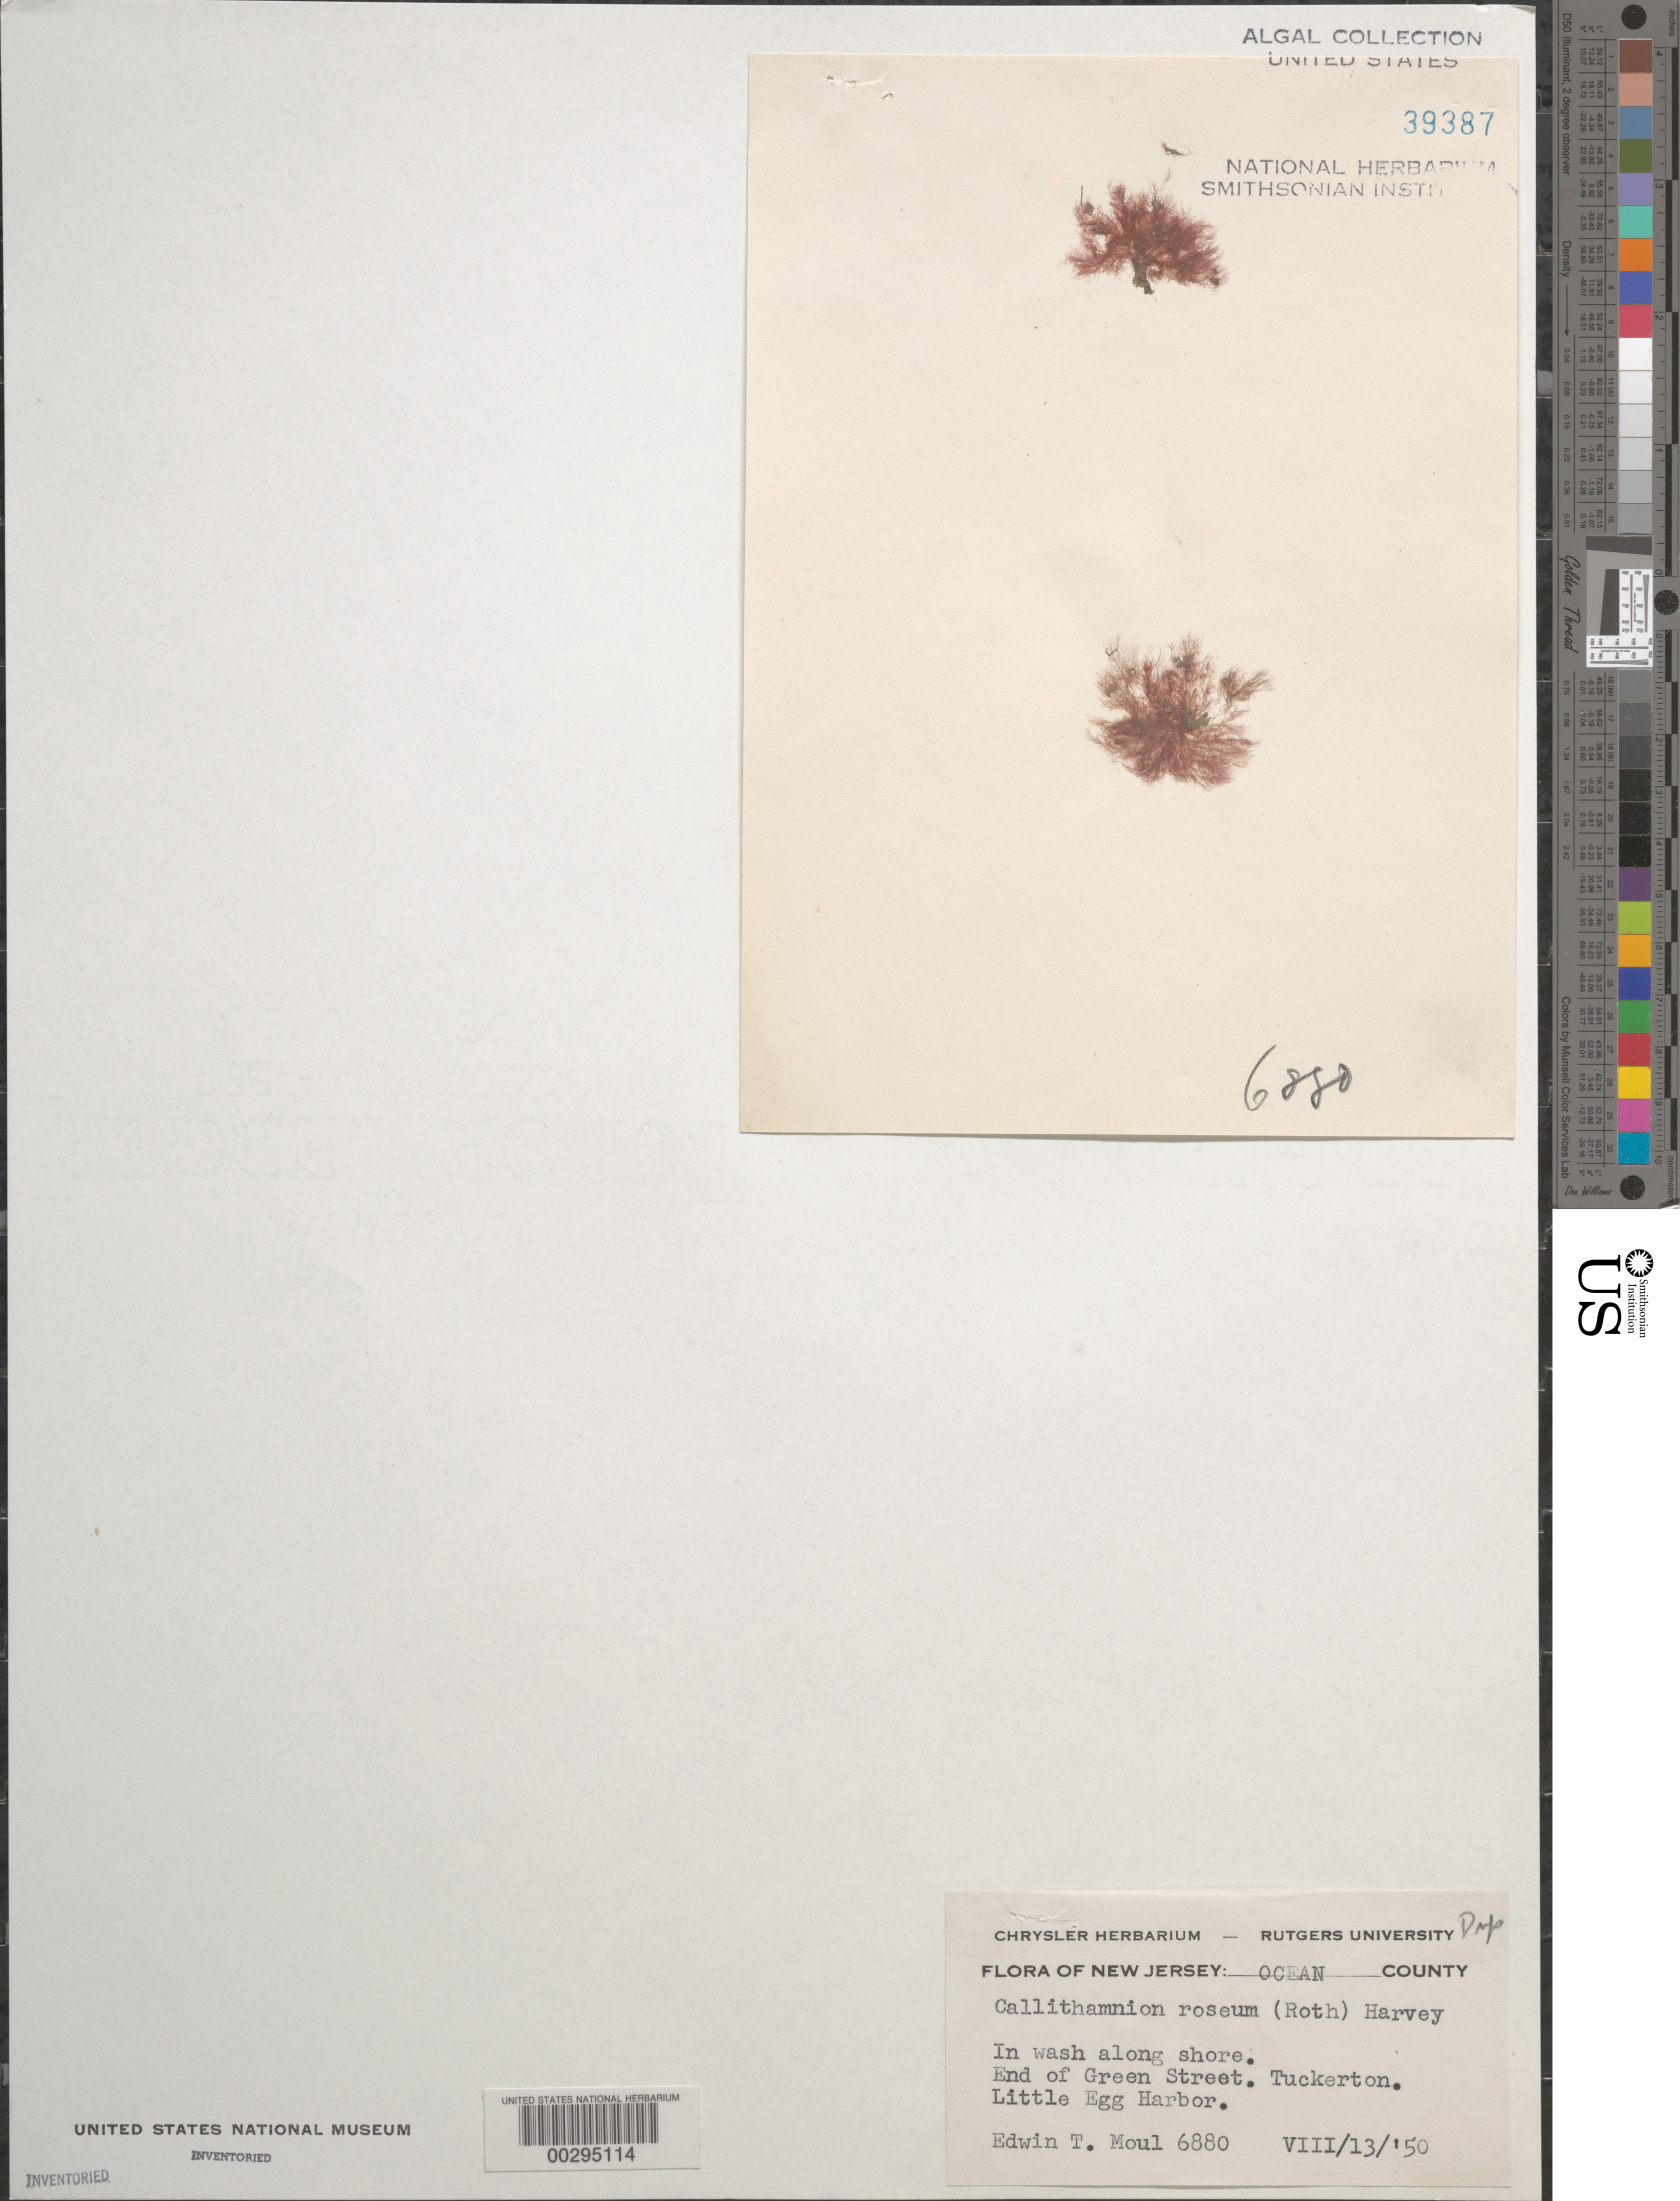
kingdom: Plantae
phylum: Rhodophyta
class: Florideophyceae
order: Ceramiales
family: Callithamniaceae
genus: Gaillona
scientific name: Gaillona rosea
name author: (Roth) A. Athanasiadis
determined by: Algae name updating Project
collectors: E. T. Moul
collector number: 6880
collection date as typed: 13 Aug 1950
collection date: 1950-08-13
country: United States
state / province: New Jersey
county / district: Ocean County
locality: Little Egg Harbor, Tuckerton, end of Green Street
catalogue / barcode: US 39387